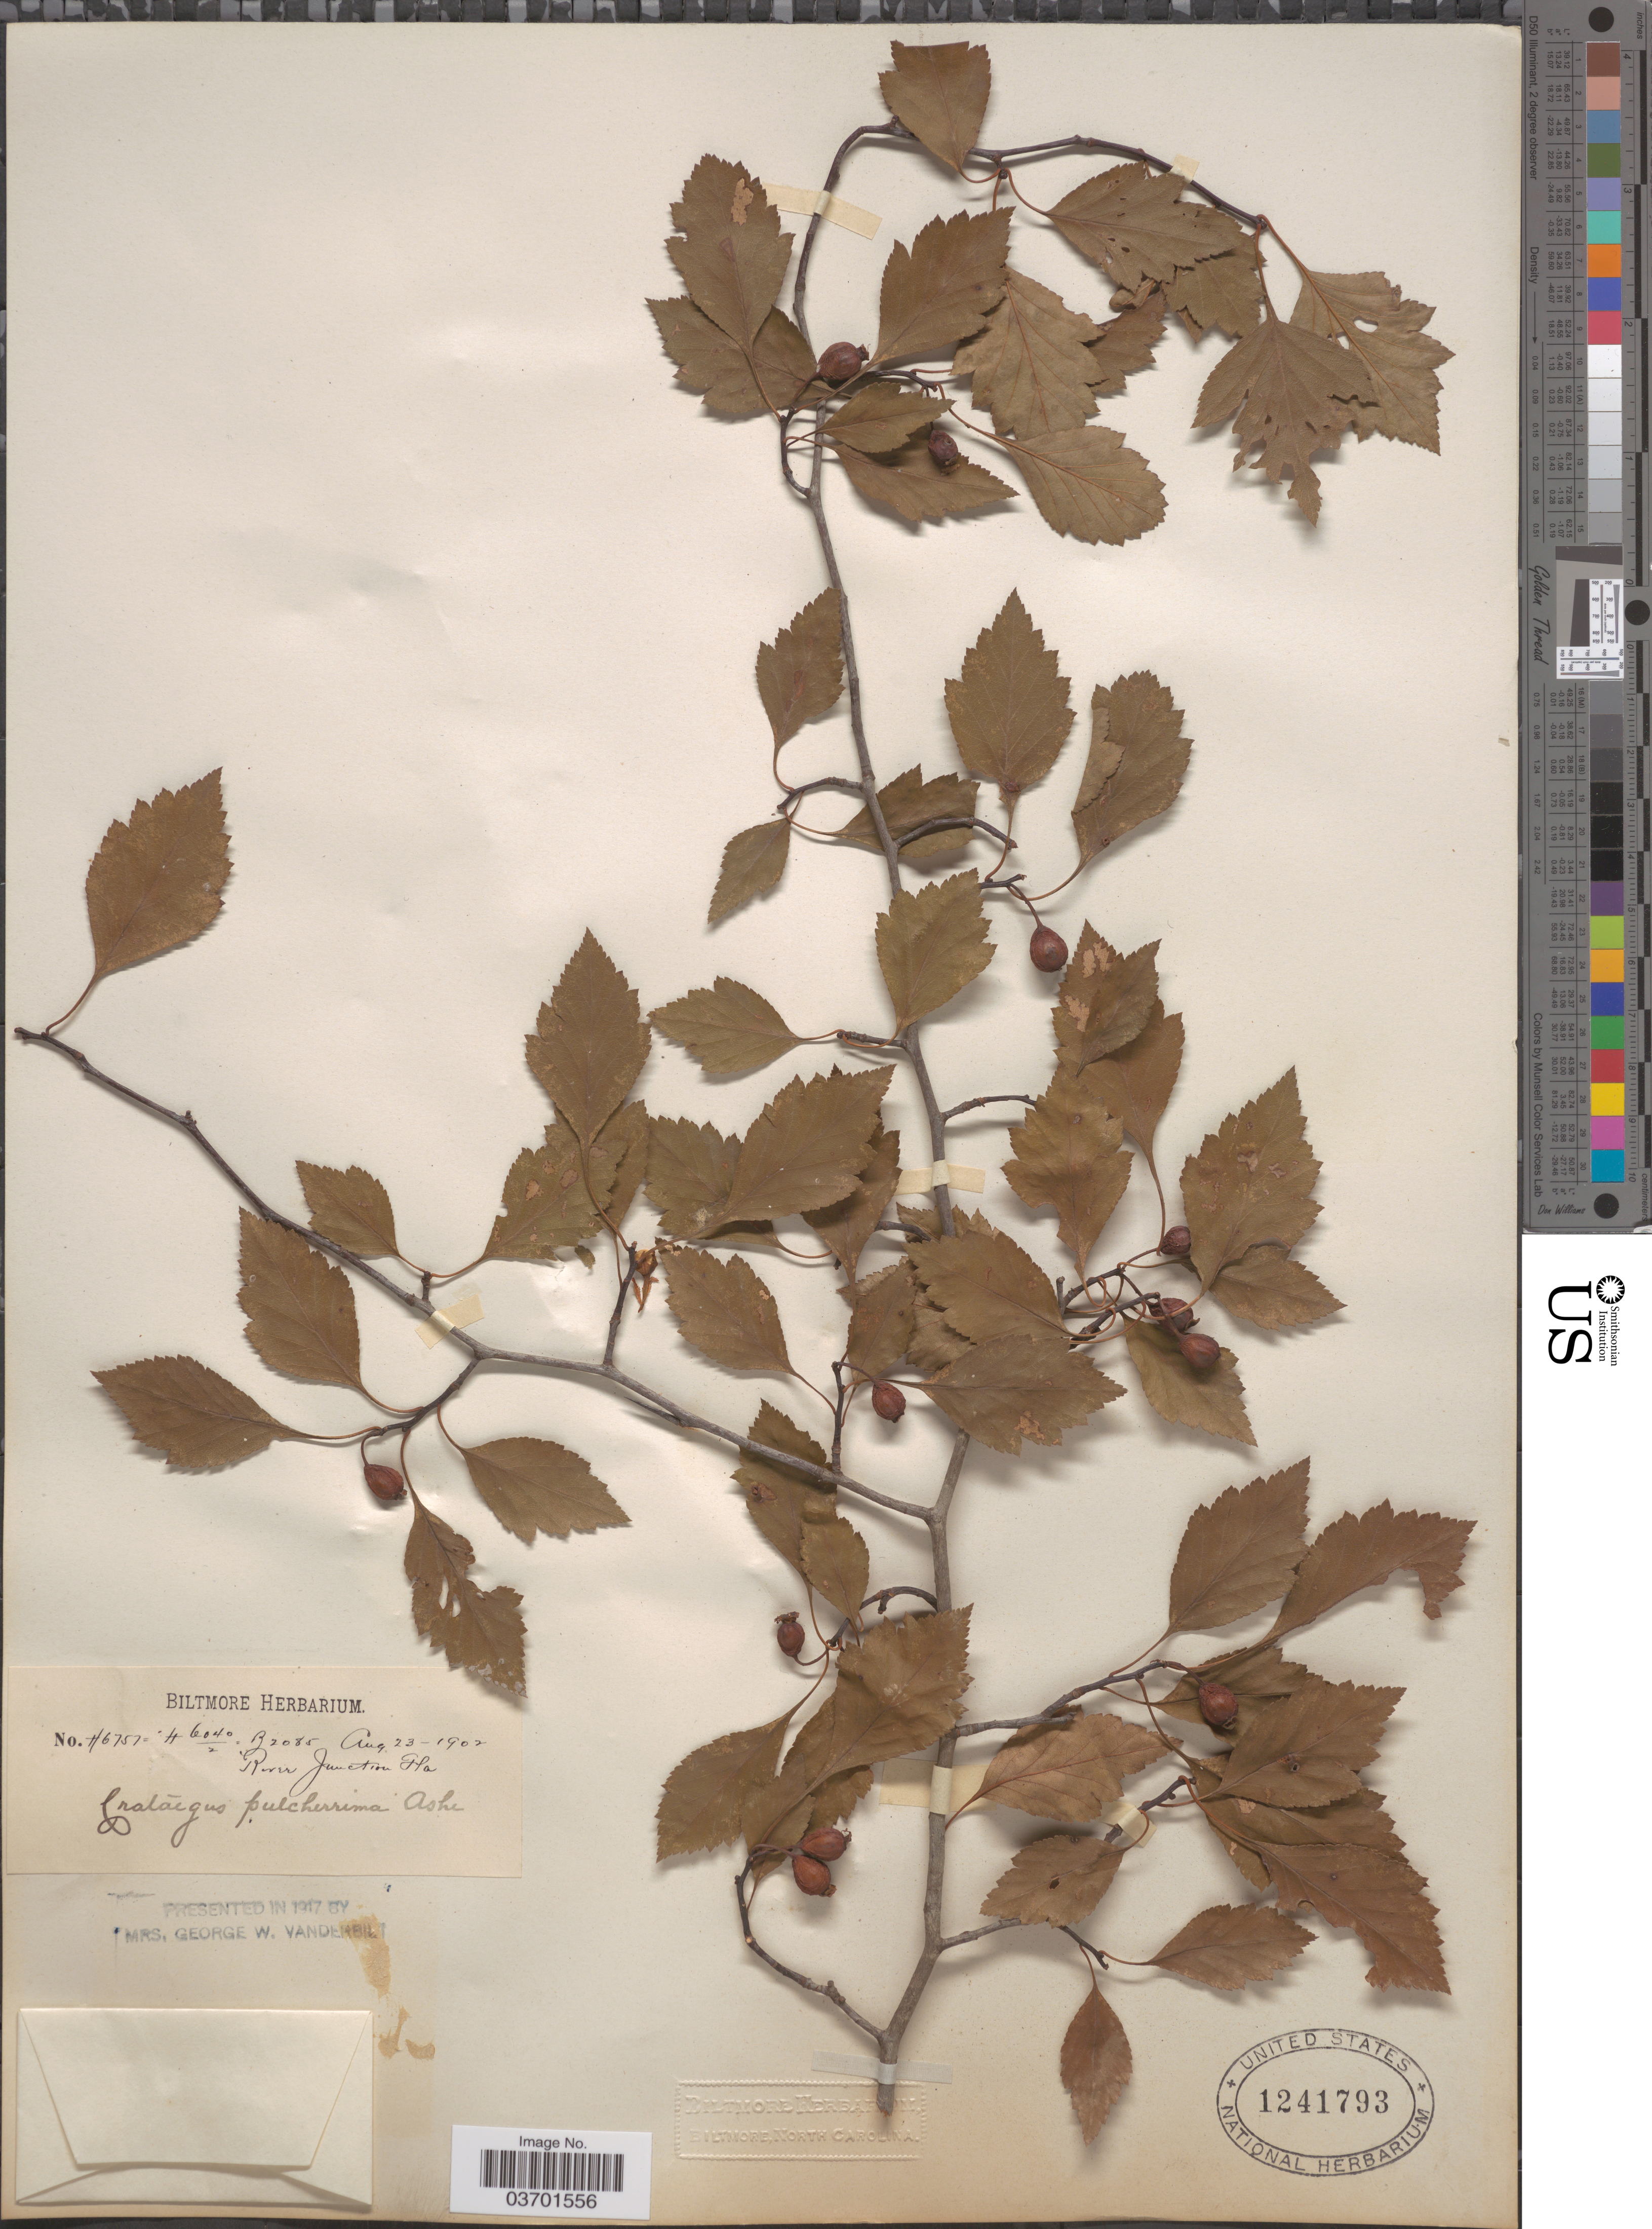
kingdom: Plantae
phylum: Tracheophyta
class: Magnoliopsida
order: Rosales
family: Rosaceae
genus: Crataegus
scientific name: Crataegus pulcherrima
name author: Ashe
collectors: ex herb. Biltmore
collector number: H6757=H6040/2=B2085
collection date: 1902-08-23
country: United States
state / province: Florida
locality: River Junction.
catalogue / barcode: US 1241793